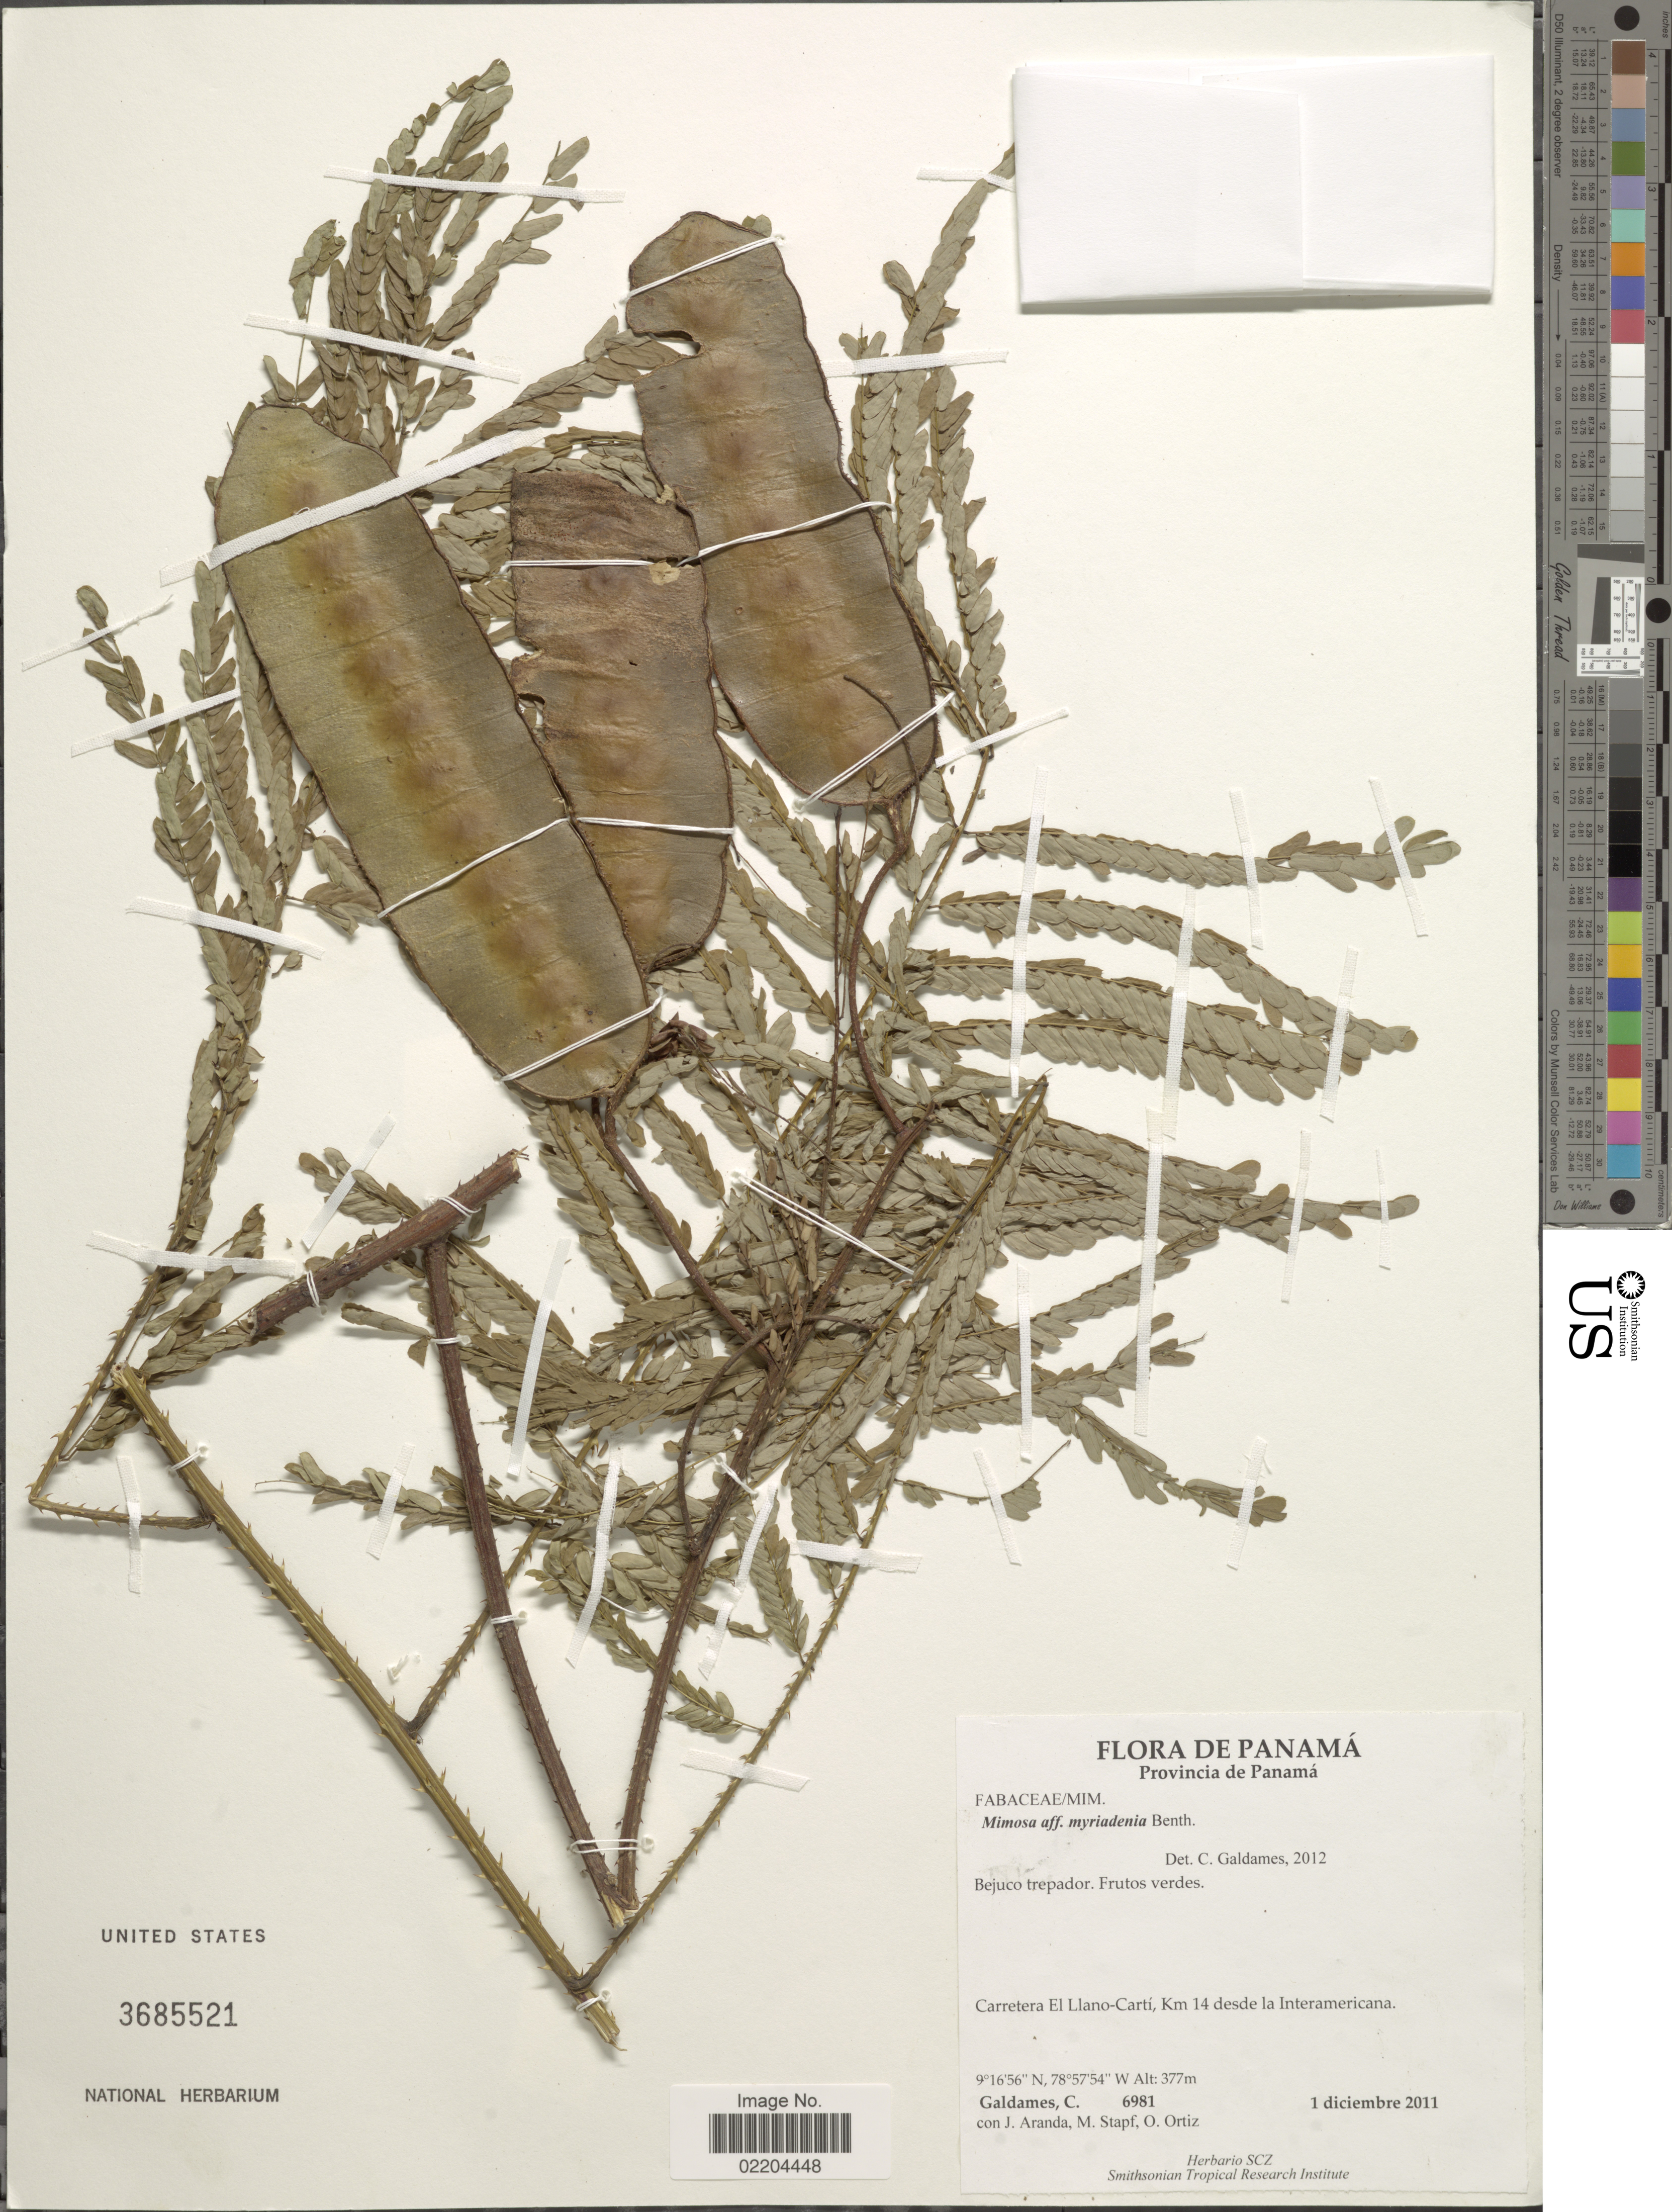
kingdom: Plantae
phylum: Tracheophyta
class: Magnoliopsida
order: Fabales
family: Fabaceae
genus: Mimosa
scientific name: Mimosa myriadenia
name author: Benth.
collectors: C. Galdames, J. Aranda, M. Stapf & O. O. Ortiz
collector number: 6981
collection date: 2011-12-01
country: Panama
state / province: Panamá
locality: Carretera El Llano - Carti, Km 14 desde la Interamericana.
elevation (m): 377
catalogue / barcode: US 3685521